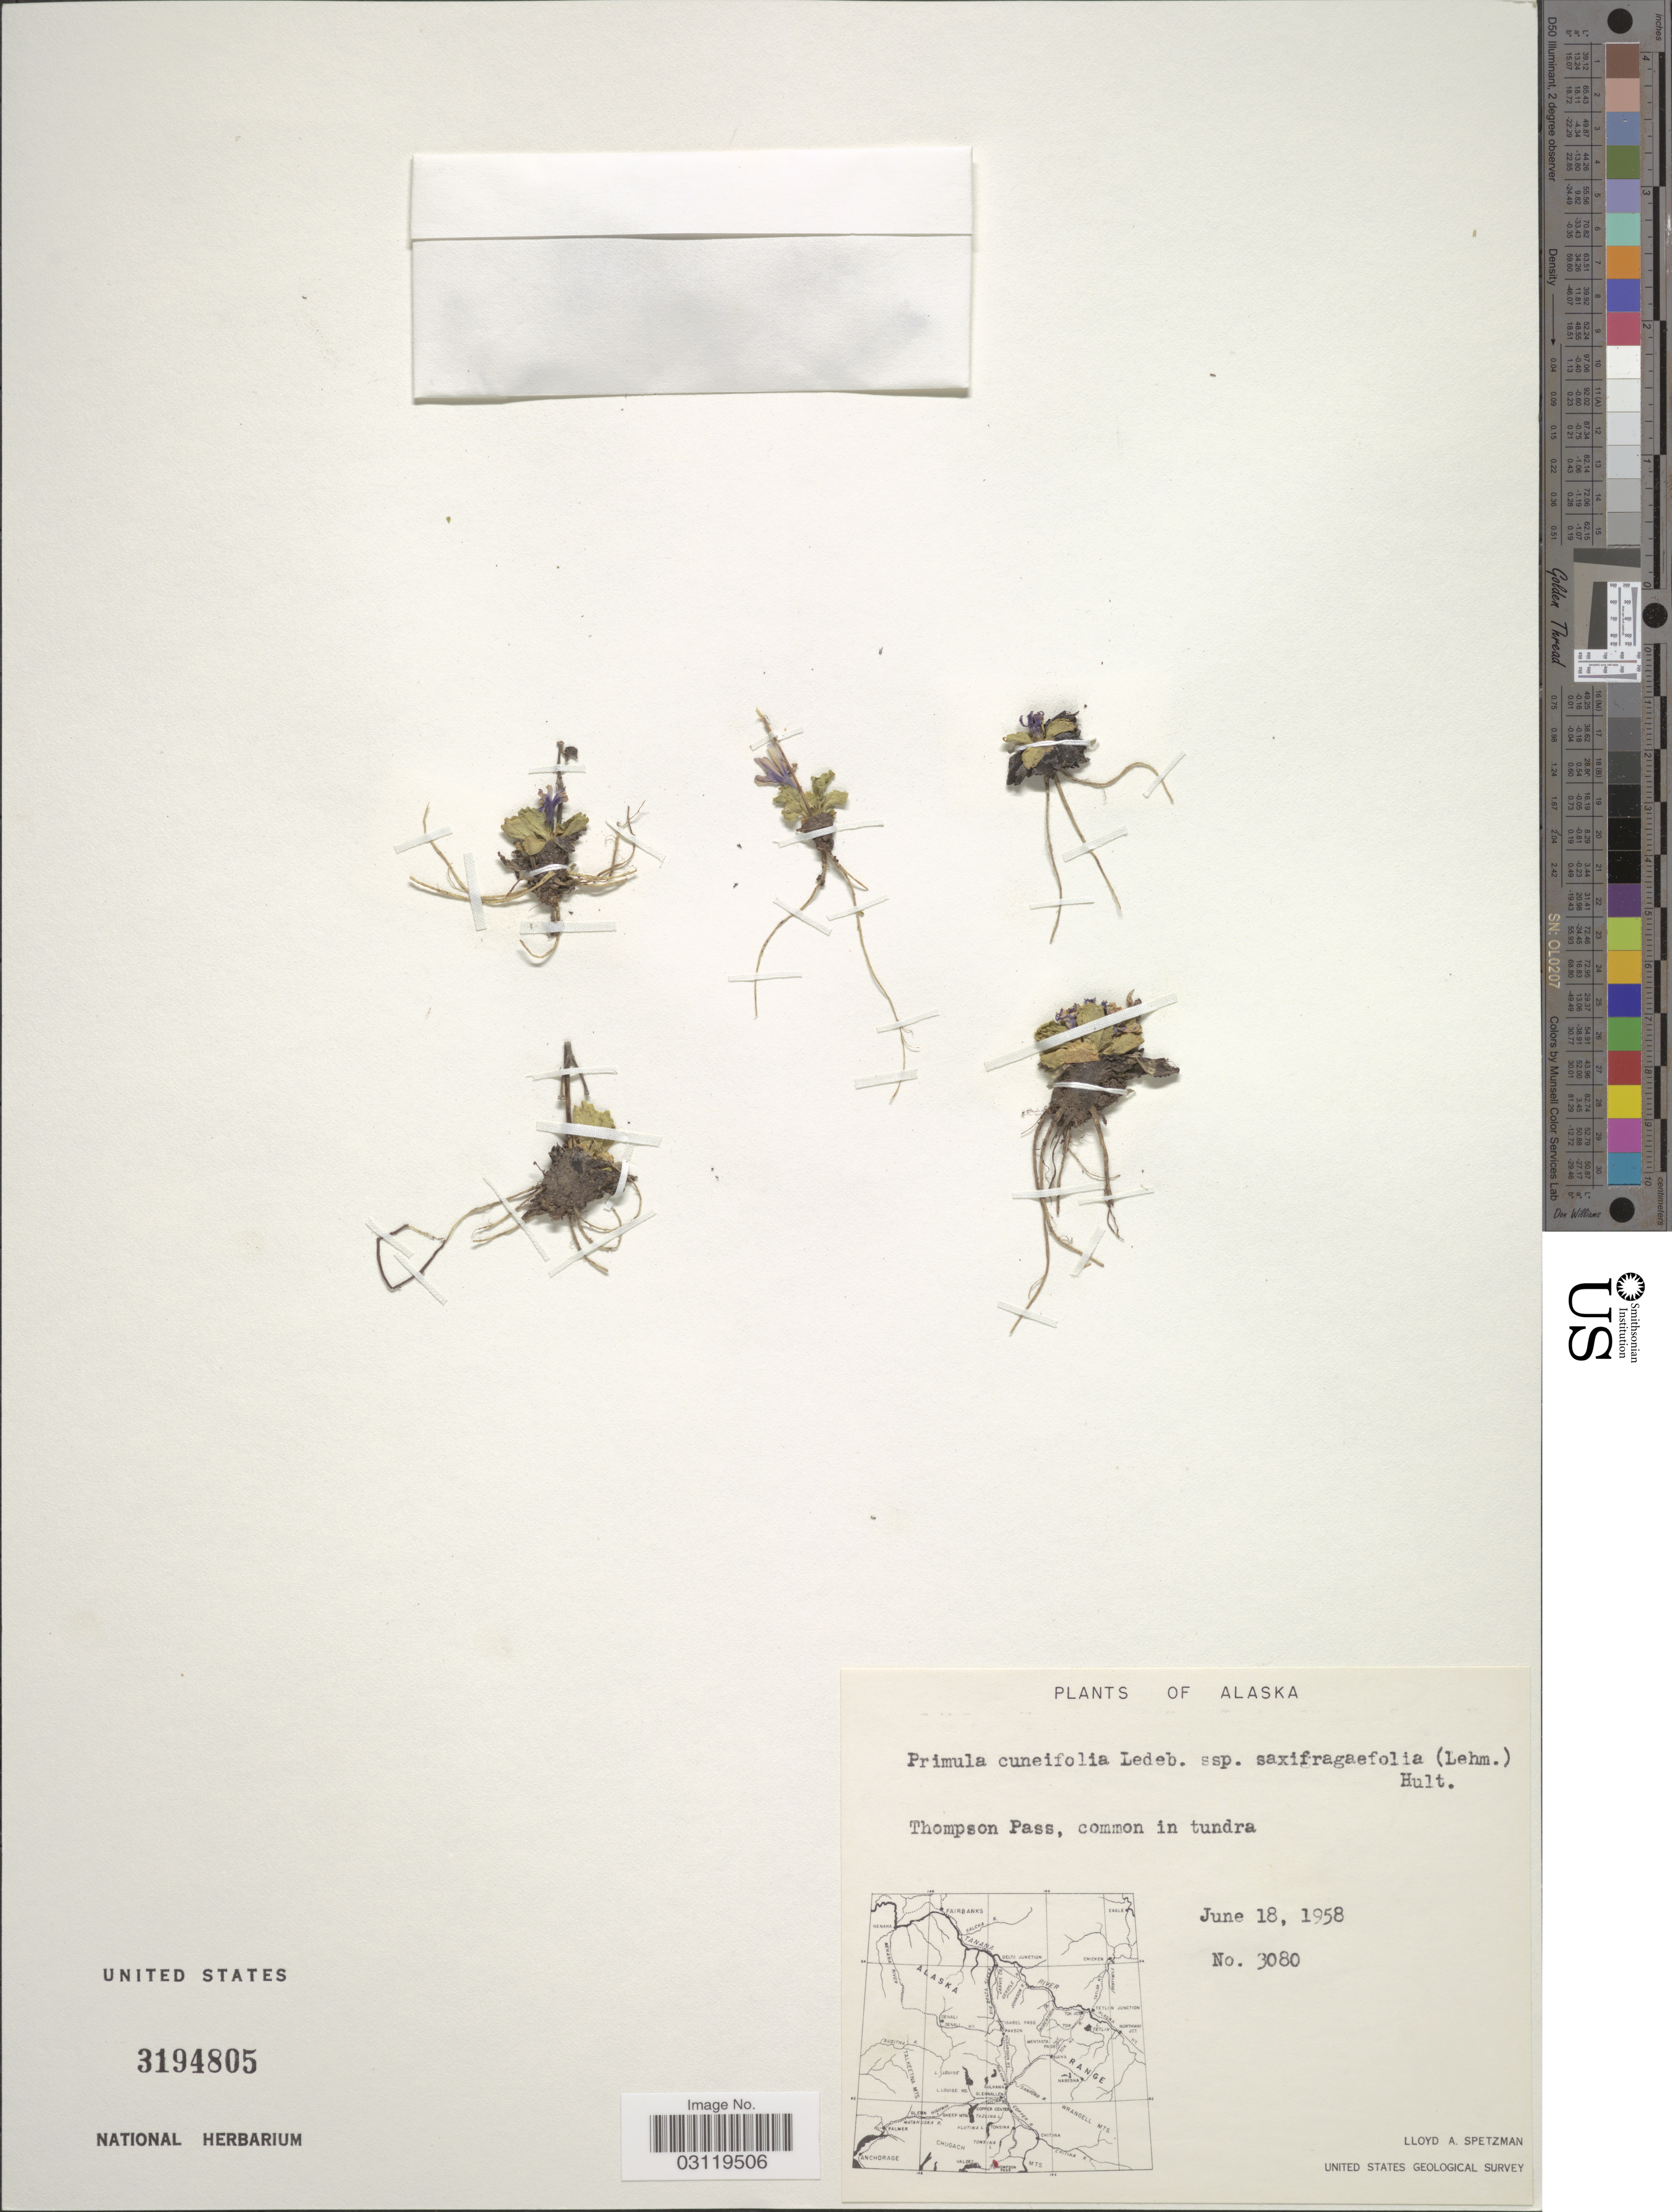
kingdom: Plantae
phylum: Tracheophyta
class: Magnoliopsida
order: Ericales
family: Primulaceae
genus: Primula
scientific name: Primula cuneifolia subsp. saxifragifolia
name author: (Lehm.) W.W. Sm. & Forrest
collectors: L. Spetzman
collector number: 3080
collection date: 1958-06-18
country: United States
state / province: Alaska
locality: Thompson Pass.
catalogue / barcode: US 3194805